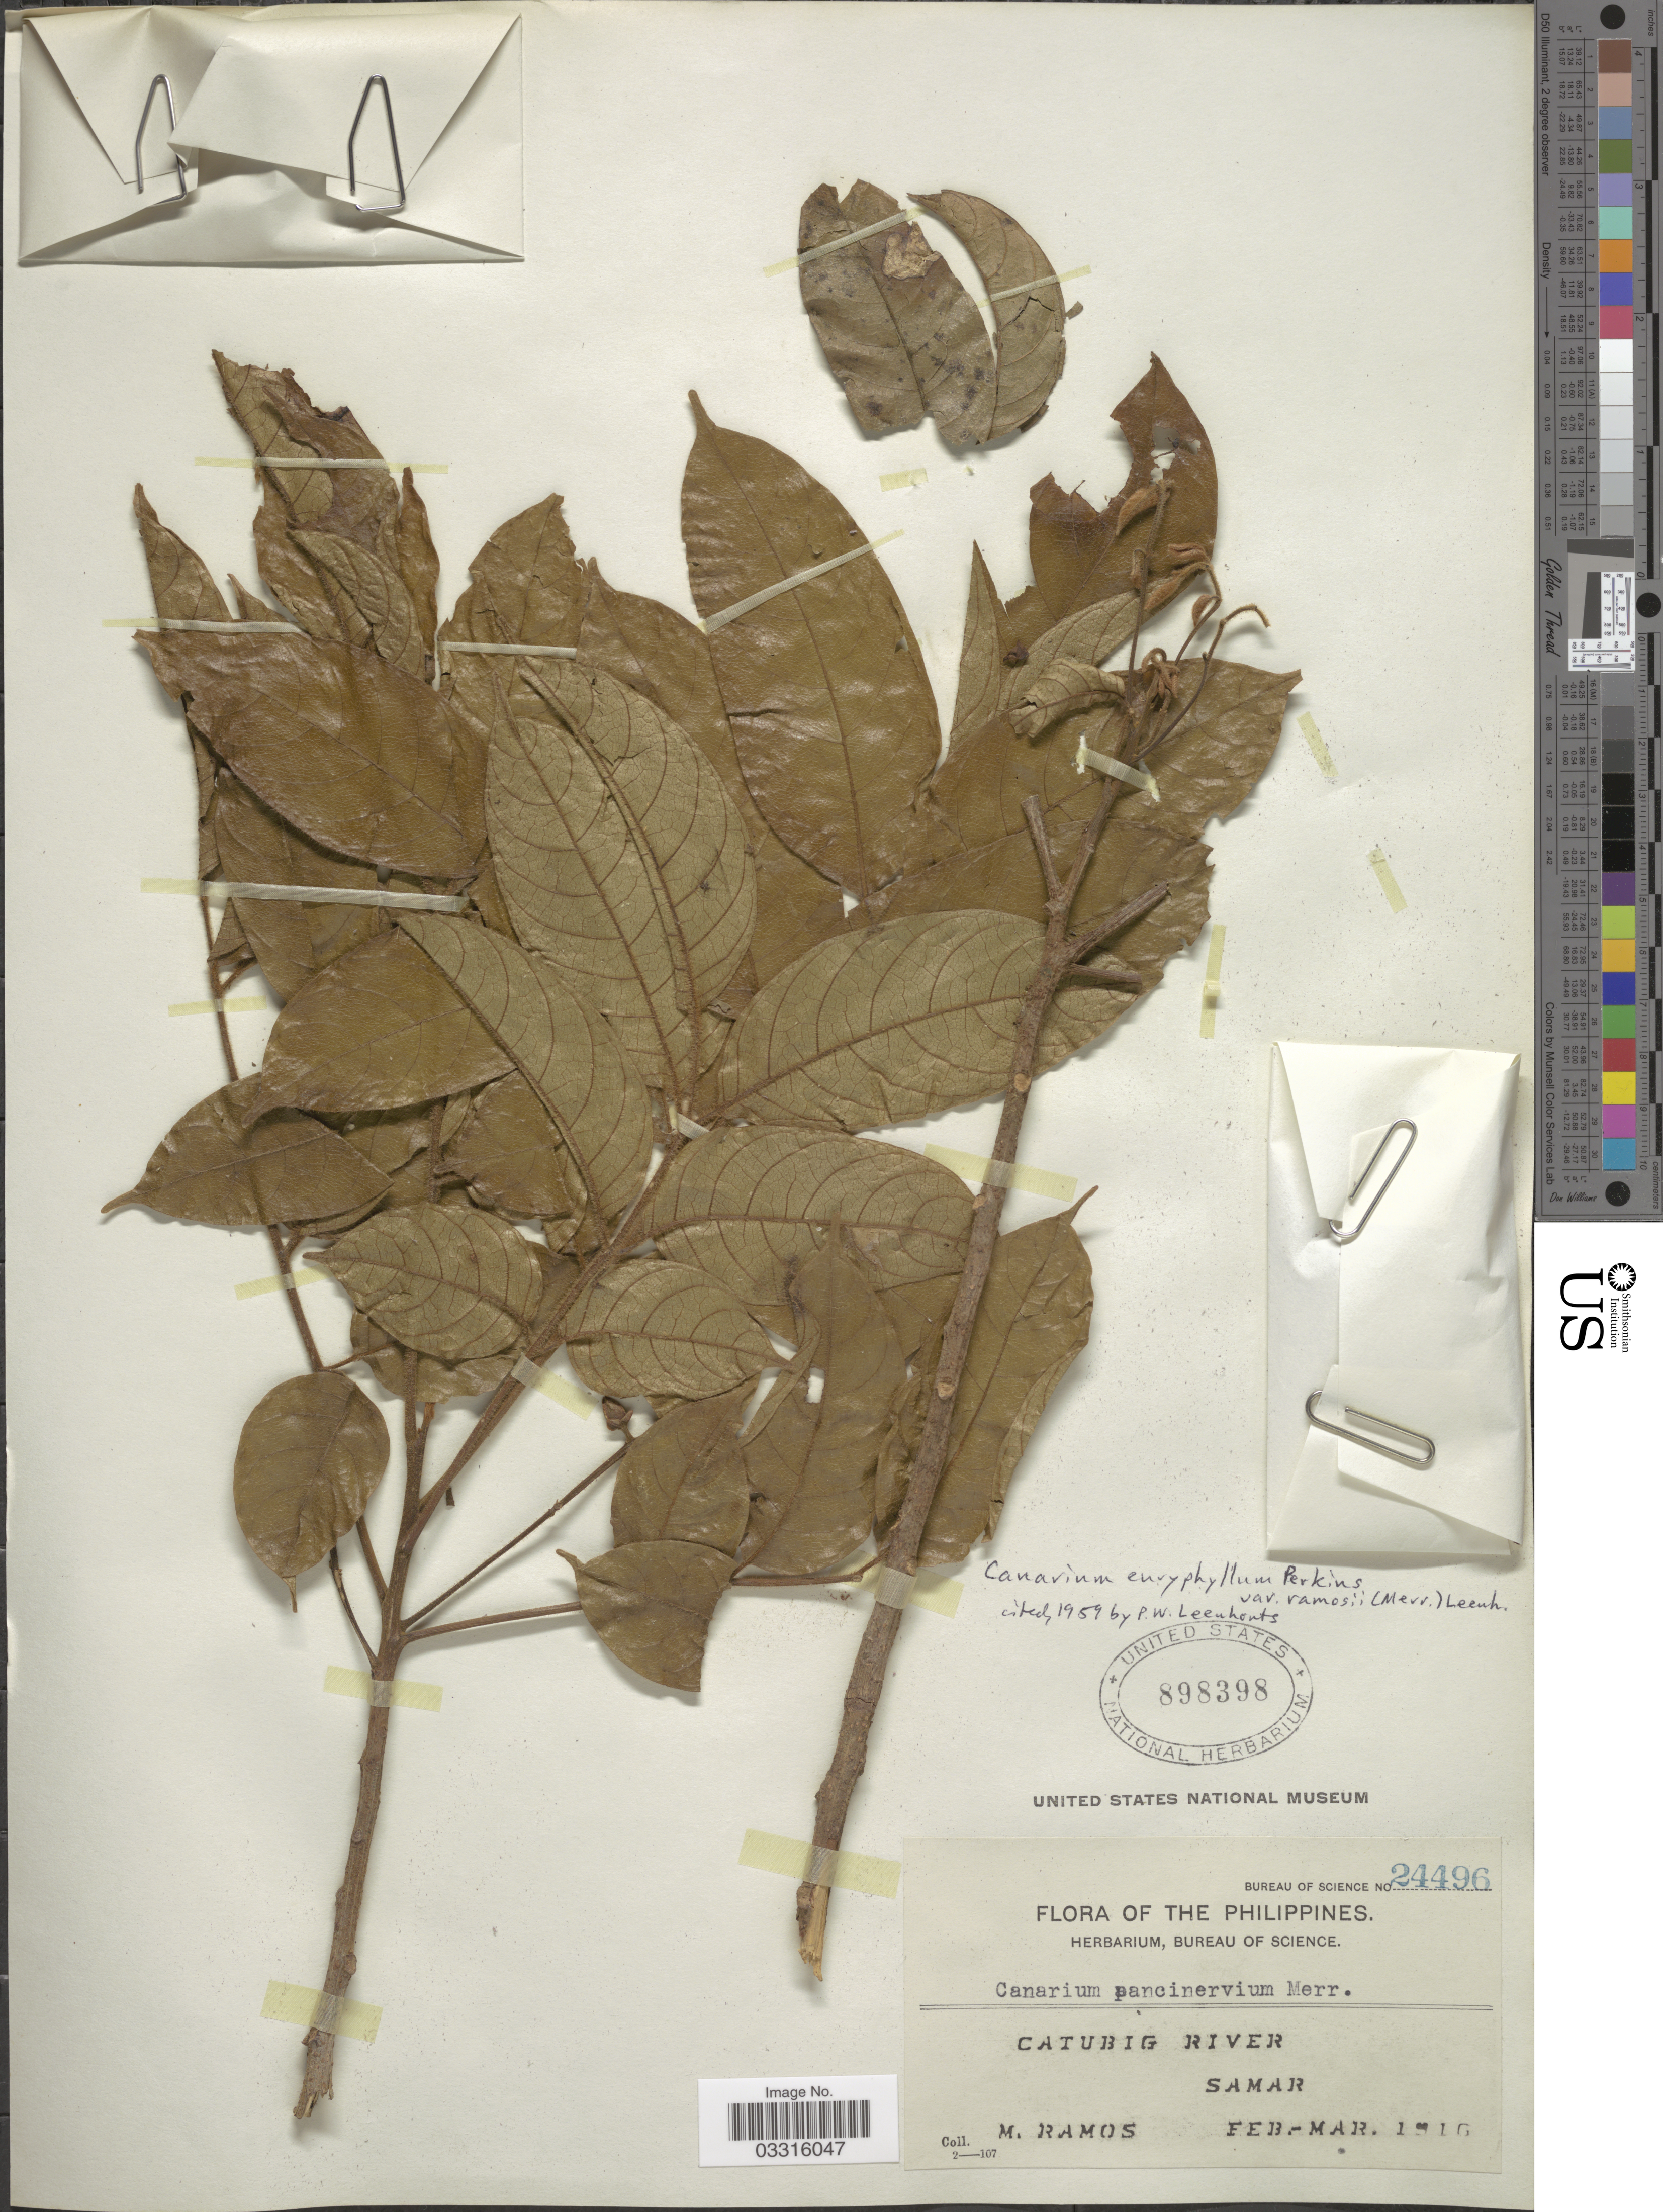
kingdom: Plantae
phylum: Tracheophyta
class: Magnoliopsida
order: Sapindales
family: Burseraceae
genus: Canarium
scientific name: Canarium euryphyllum var. ramosii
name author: (Merr.) Leenh.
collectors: M. Ramos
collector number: Bureau of Science 24496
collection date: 1916-02/1916-03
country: Philippines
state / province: Eastern Visayas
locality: Catubig River, Samar.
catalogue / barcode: US 898398